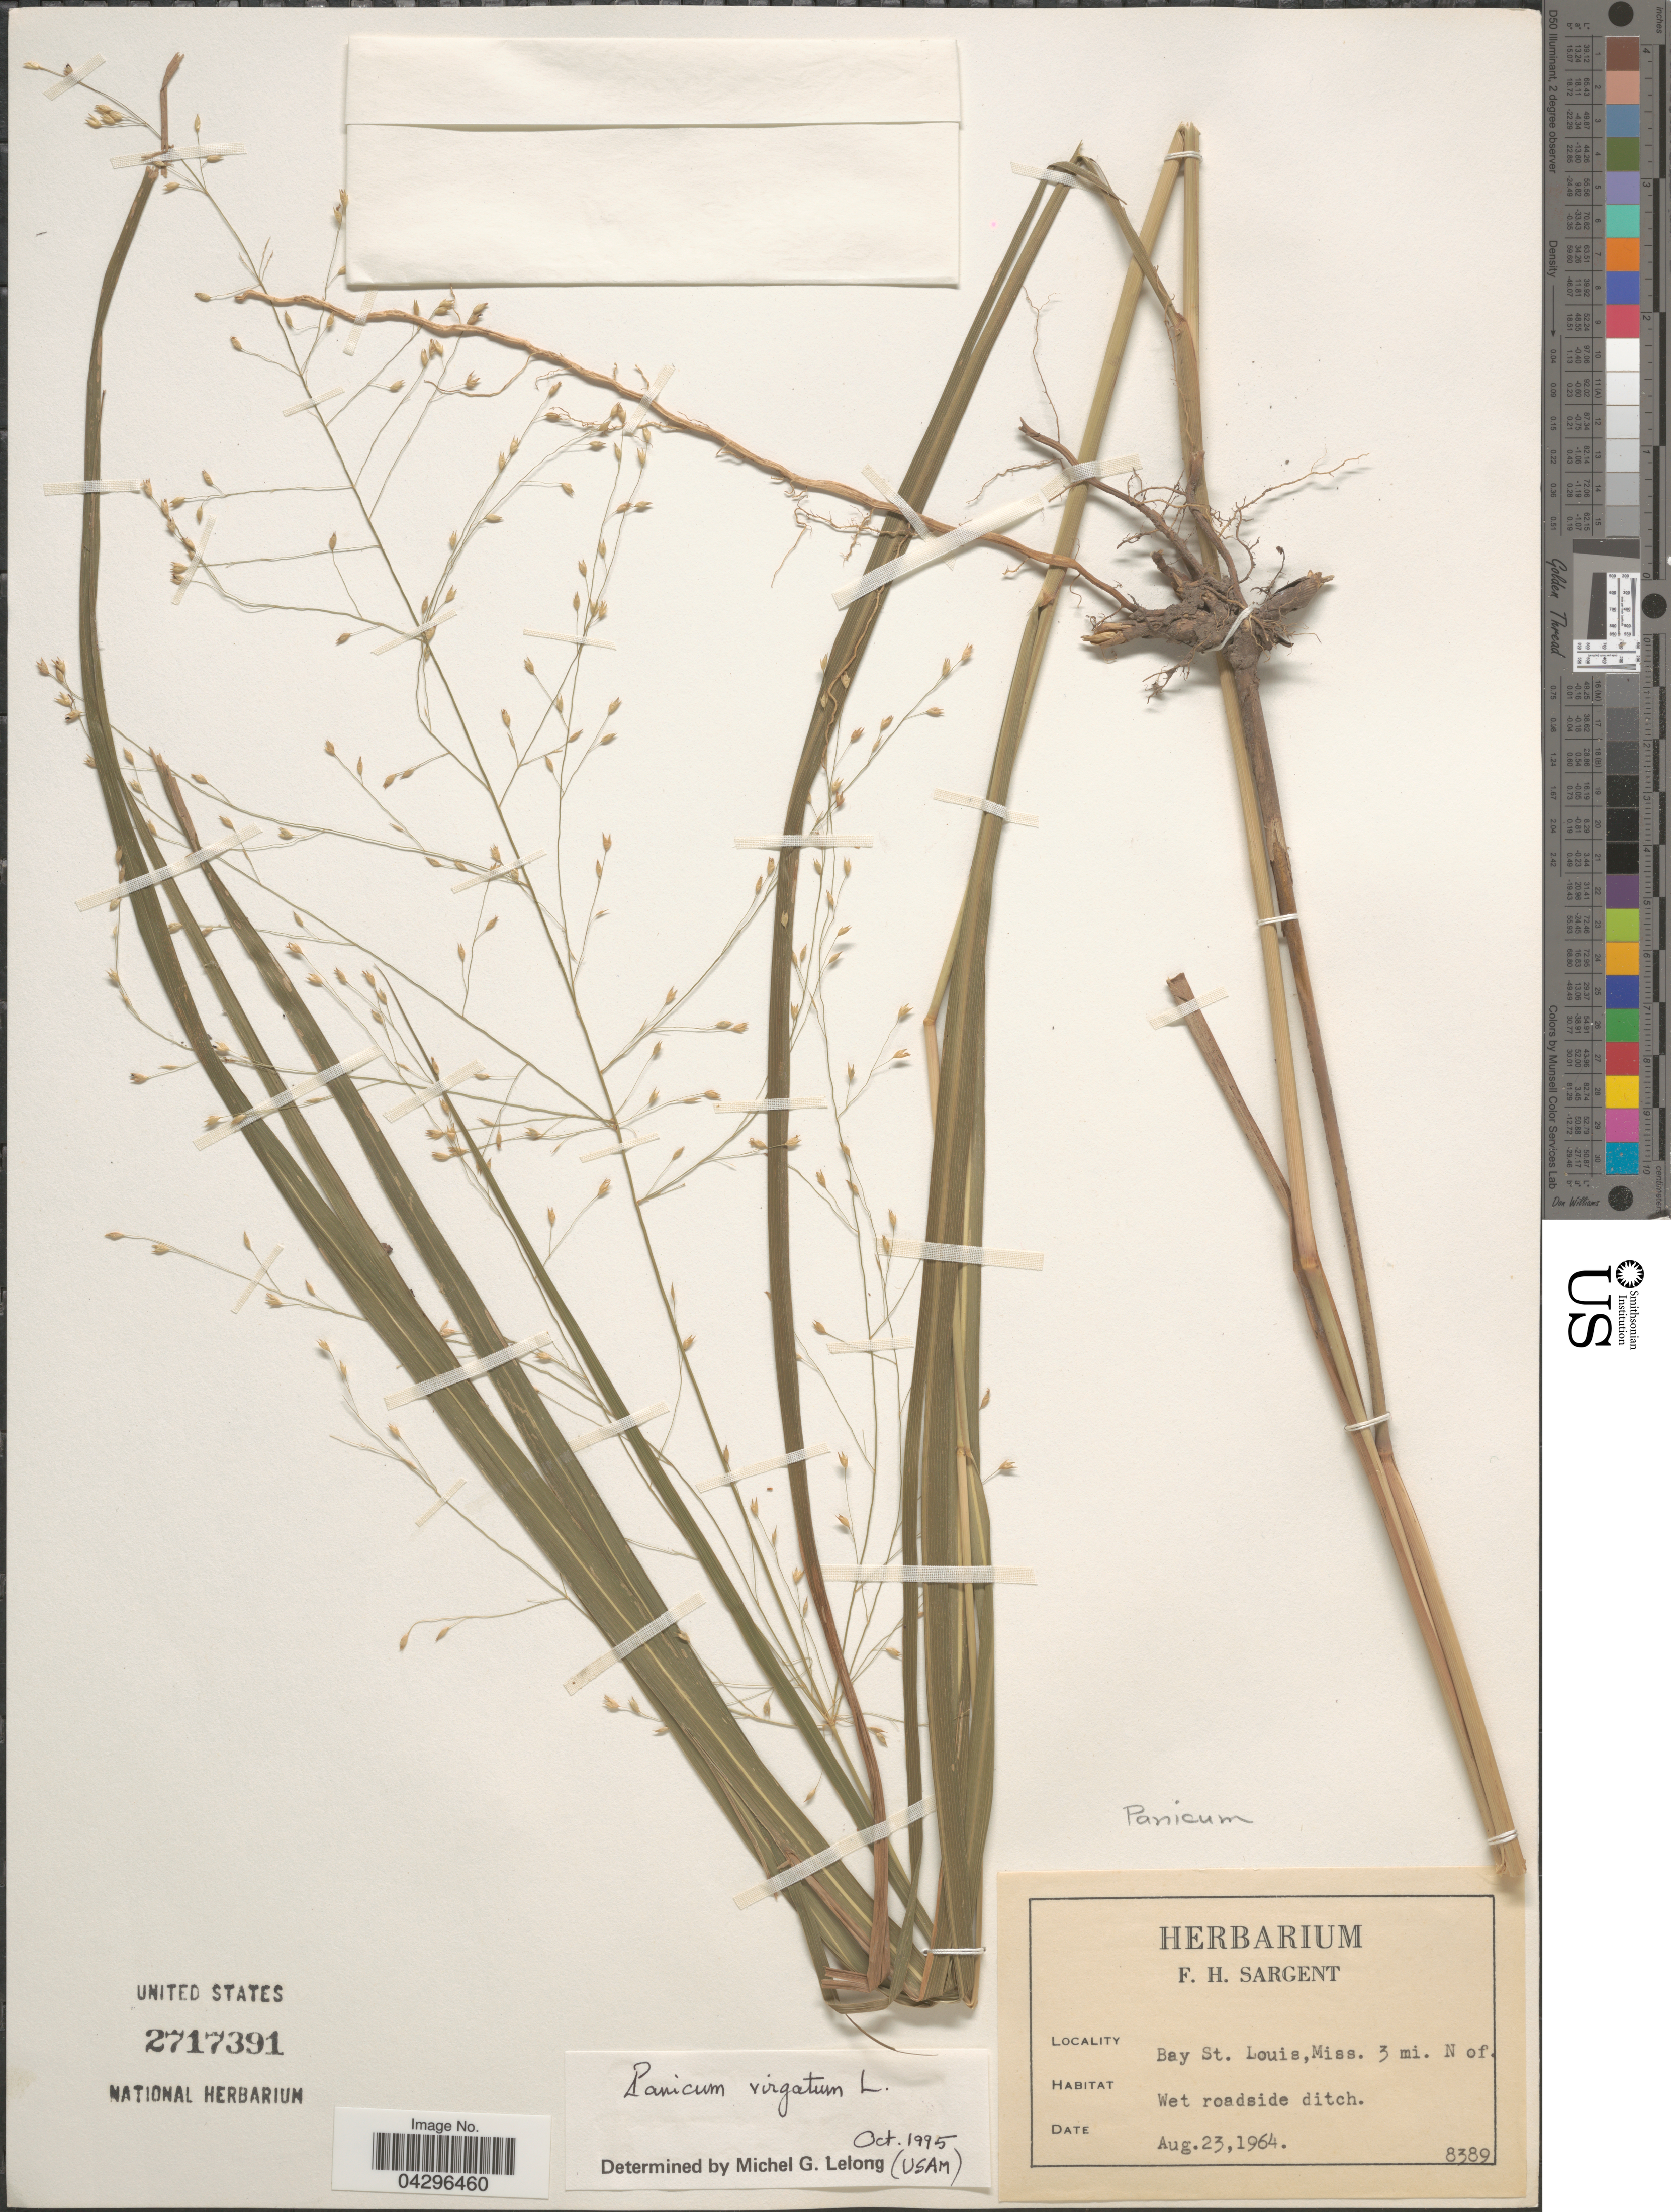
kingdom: Plantae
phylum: Tracheophyta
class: Liliopsida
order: Poales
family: Poaceae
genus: Panicum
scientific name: Panicum virgatum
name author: L.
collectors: Ex herb. F. H. Sargent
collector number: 8389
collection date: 1964-08-23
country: United States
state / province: Mississippi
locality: Bay St. Louis, 3 mi. N. of. Wet roadside ditch.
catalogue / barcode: US 2717391